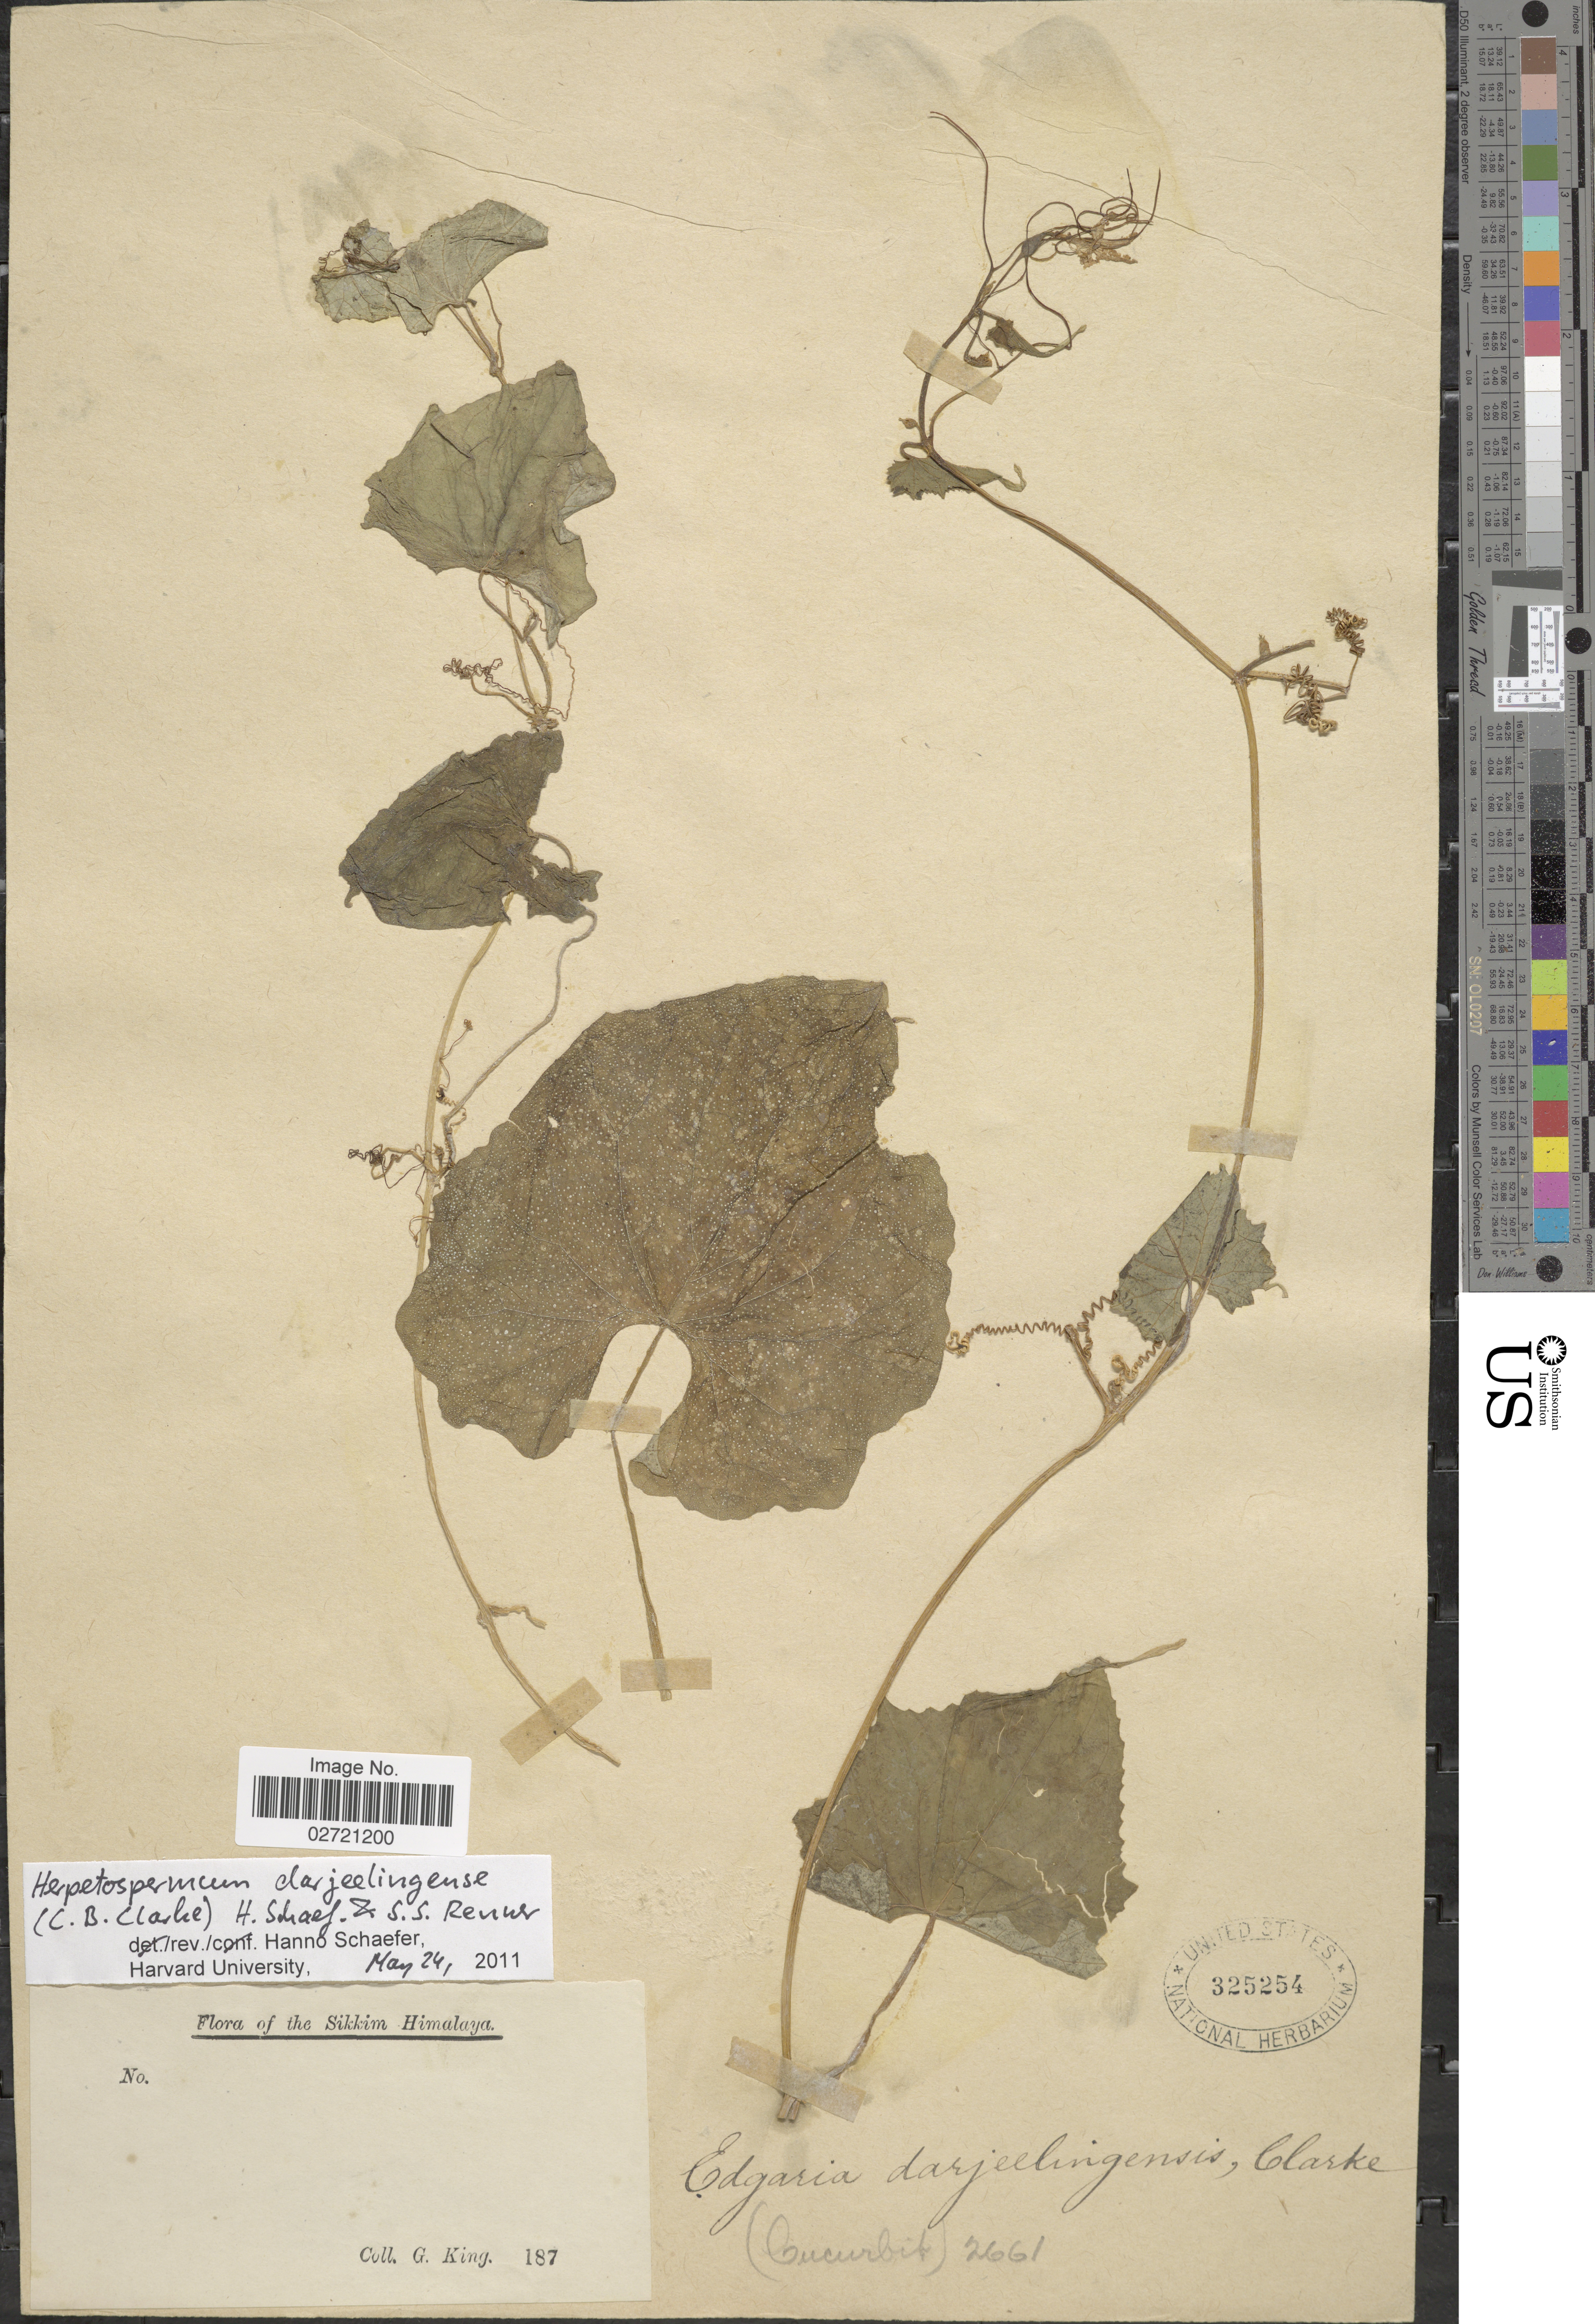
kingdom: Plantae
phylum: Tracheophyta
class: Magnoliopsida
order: Cucurbitales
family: Cucurbitaceae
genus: Herpetospermum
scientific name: Herpetospermum darjeelingense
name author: (C.B. Clarke) H. Schaef. & S.S. Renner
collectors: G. King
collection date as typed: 187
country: India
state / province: Sikkim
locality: Himalaya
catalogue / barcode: US 325254